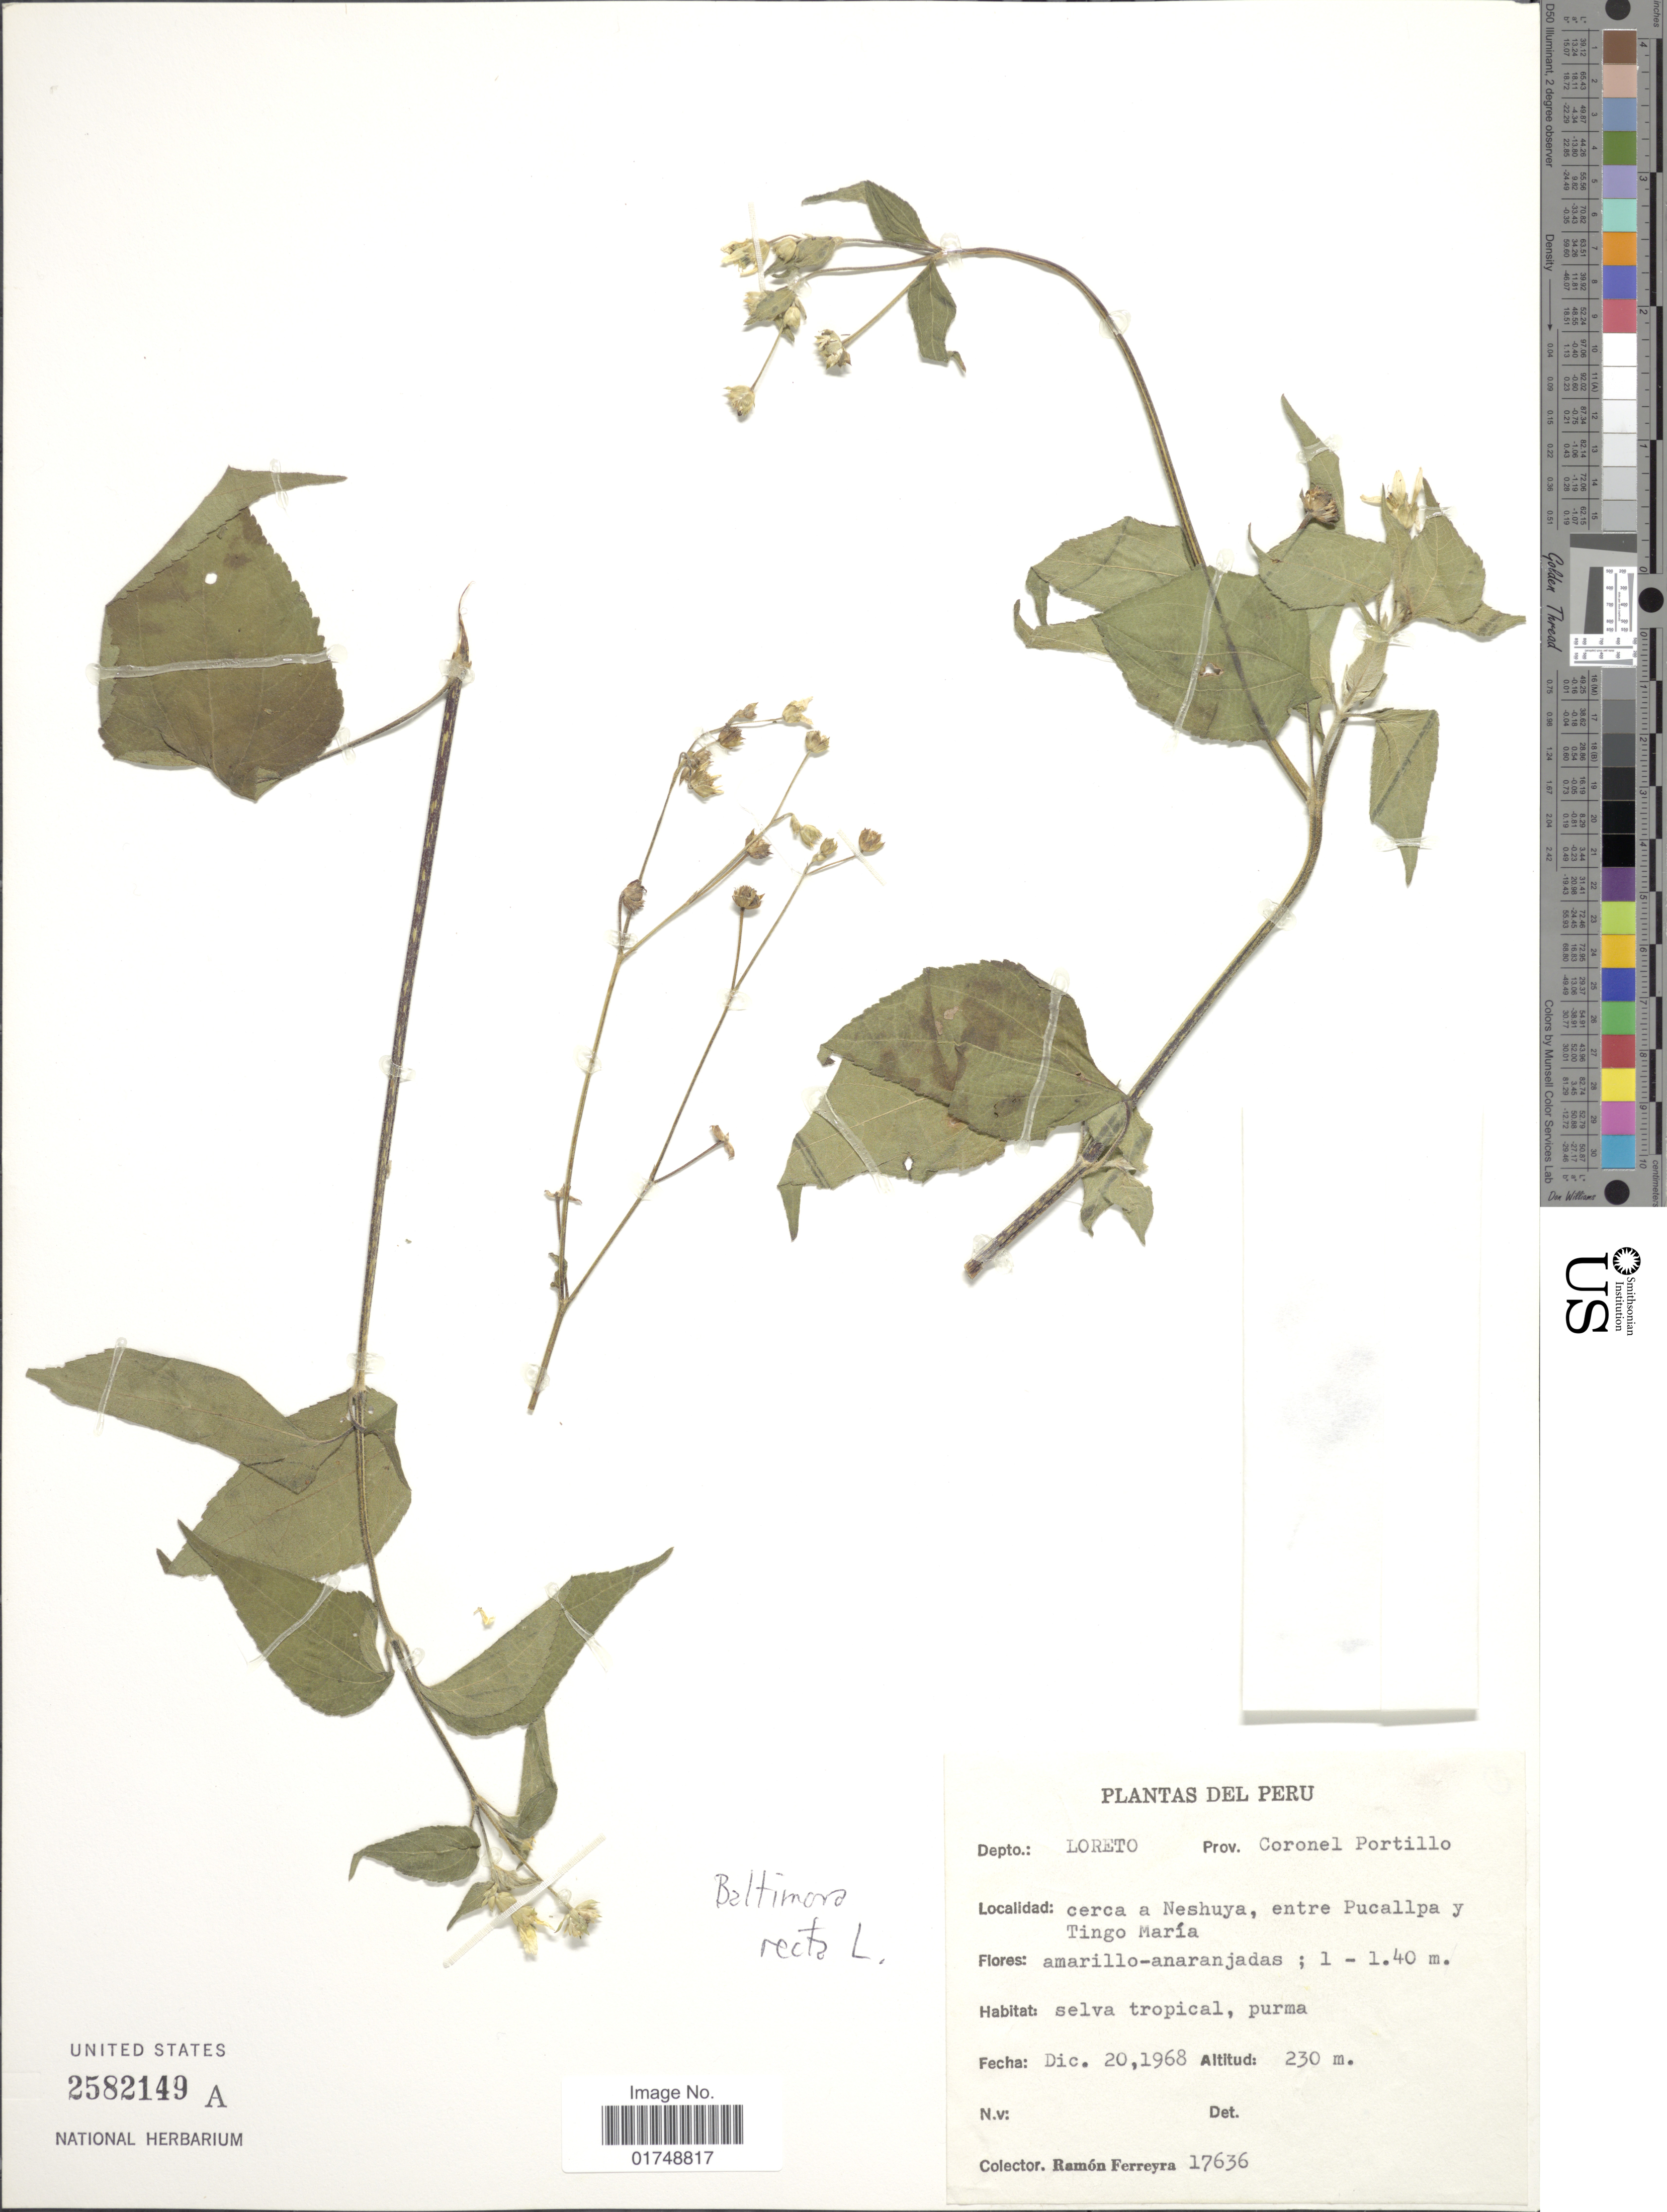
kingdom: Plantae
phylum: Tracheophyta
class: Magnoliopsida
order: Asterales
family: Asteraceae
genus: Baltimora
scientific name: Baltimora geminata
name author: (Brandegee) Stuessy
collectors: R. A. Ferreyra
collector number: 17636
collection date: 1968-12-20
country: Peru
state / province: Loreto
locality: Depto.: Loreta. Prov. : Coronel Porillo. Cerca a Neshuya, entre Pucallpa y Tingo Maria. selva tropical, purma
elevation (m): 230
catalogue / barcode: US 2582149A